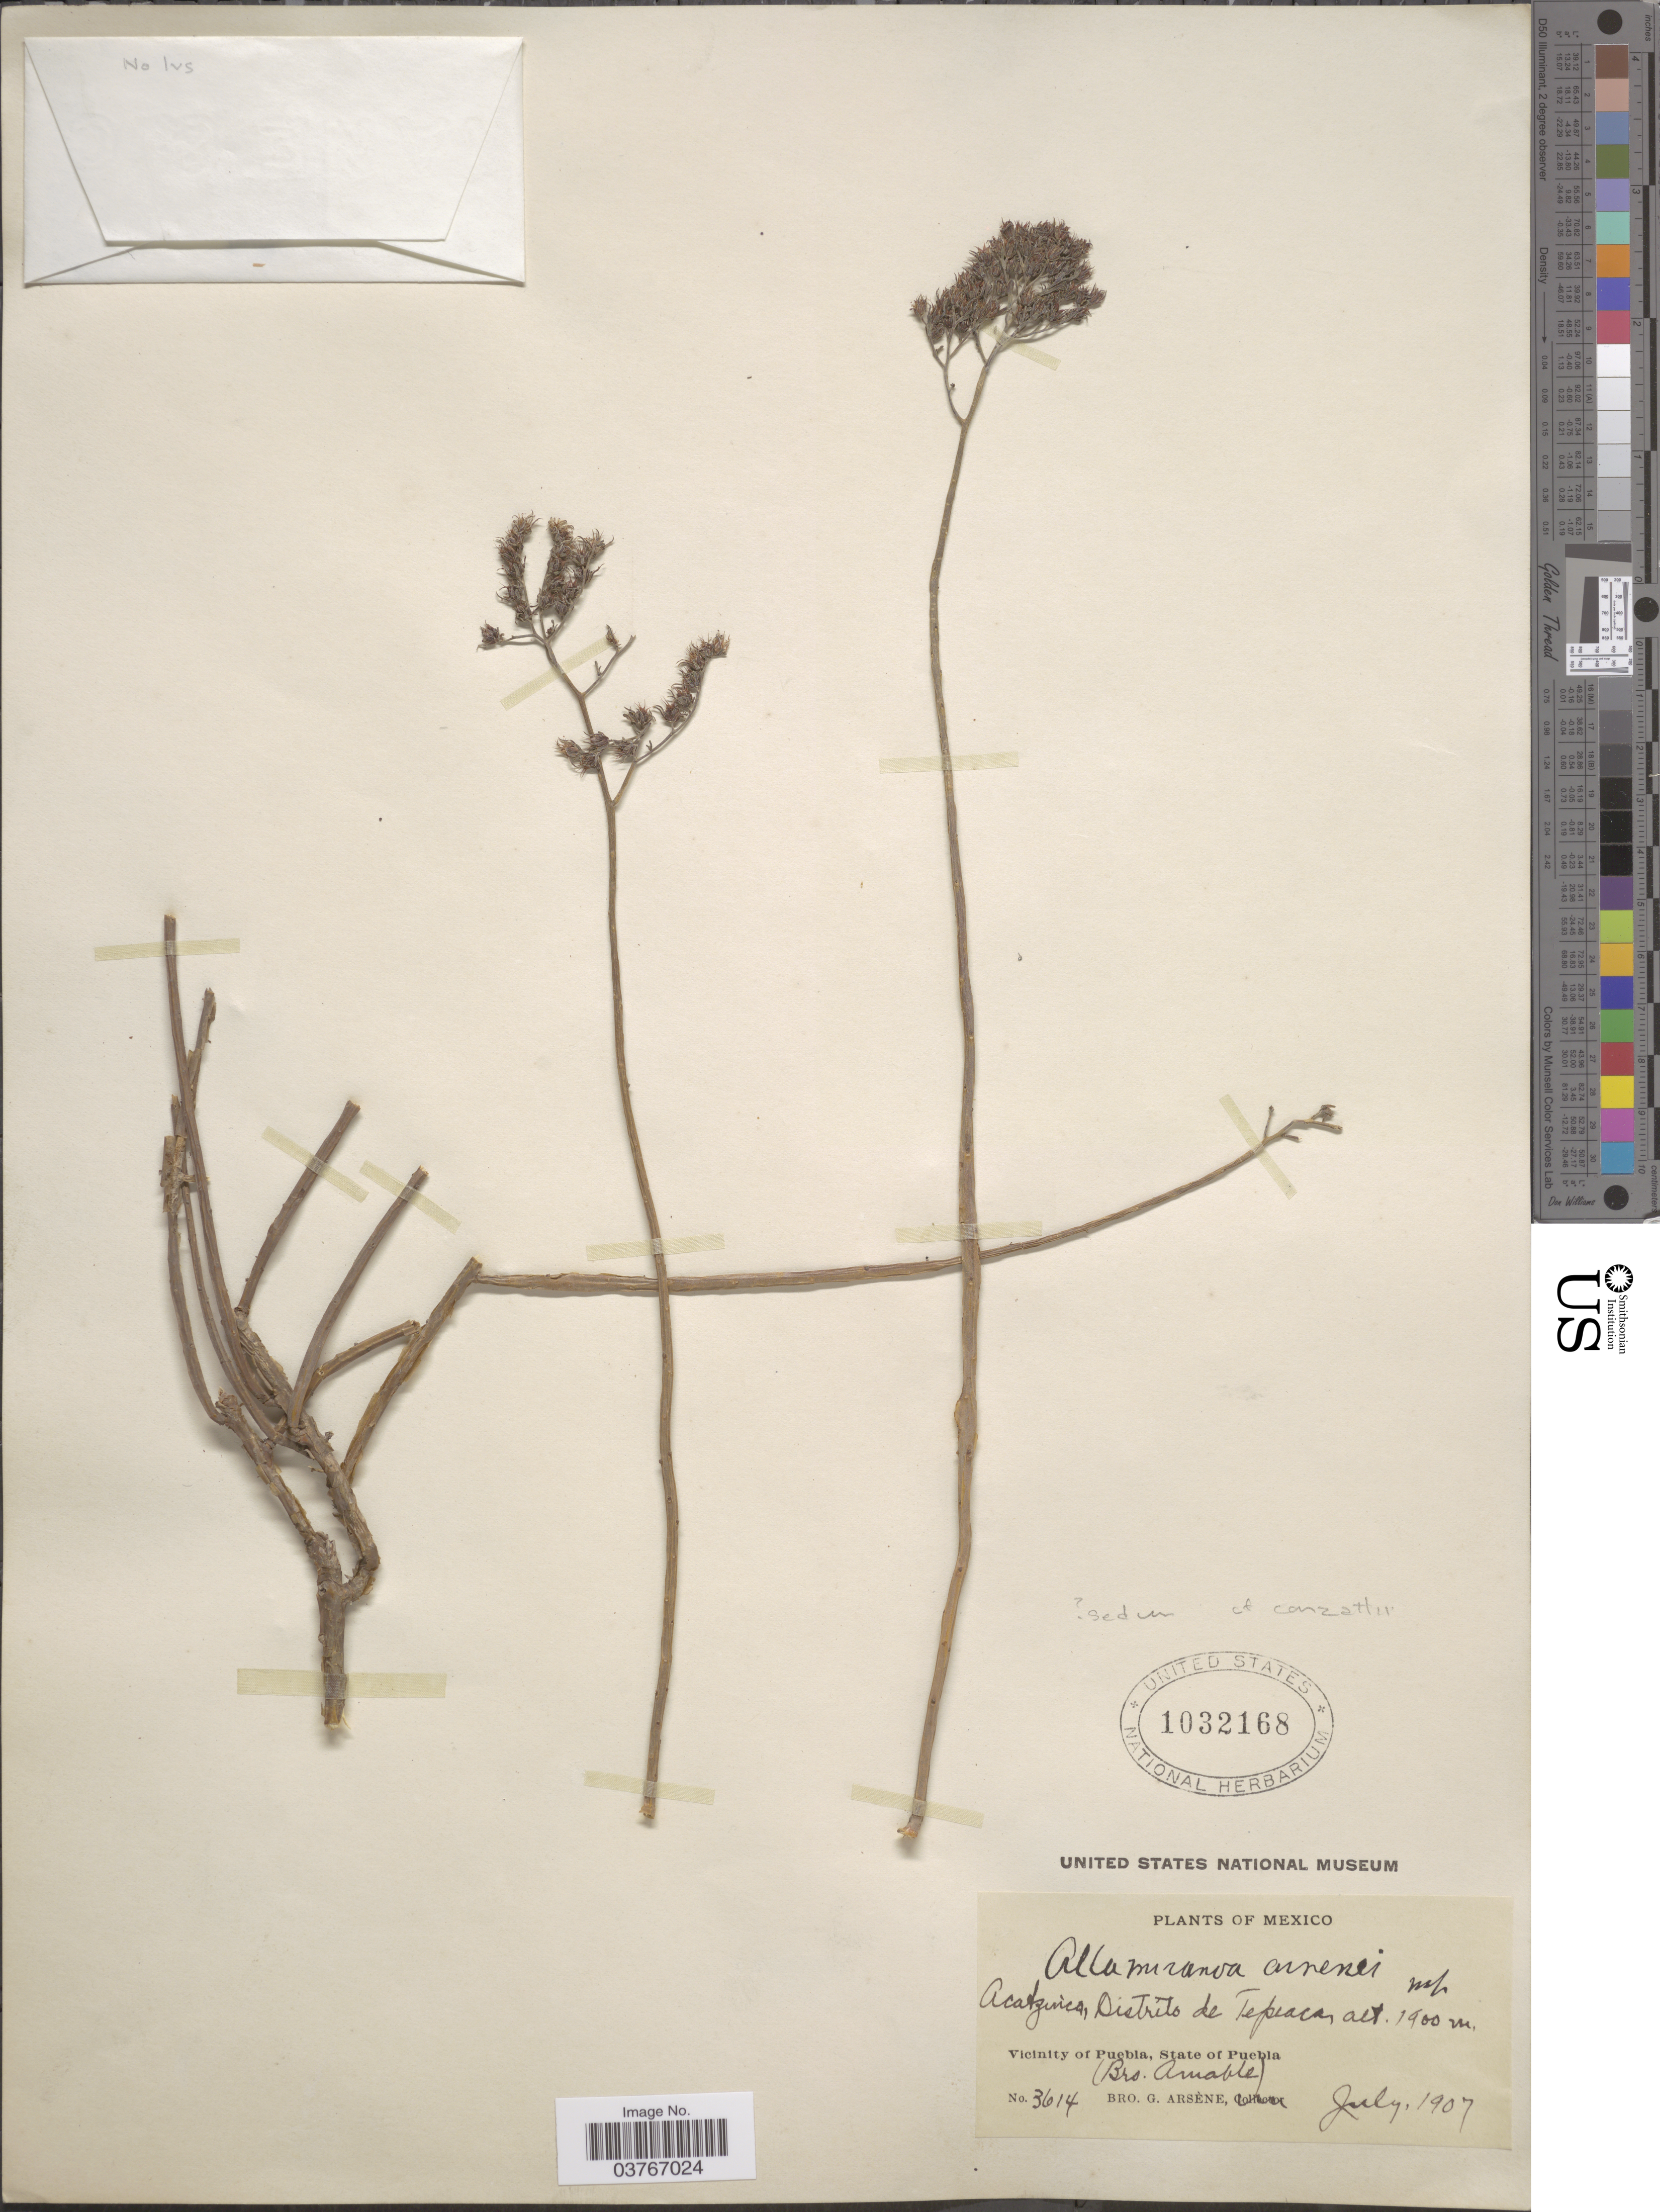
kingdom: Plantae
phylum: Tracheophyta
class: Magnoliopsida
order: Saxifragales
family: Crassulaceae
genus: Sedum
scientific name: Sedum conzattii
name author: Rose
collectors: Bro. G. Arsène & B. Amable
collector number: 3614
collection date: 1907-07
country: Mexico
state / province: Puebla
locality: Acatzinca, Distrito de Tepeaca. Vicinity of Puebla.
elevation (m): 1900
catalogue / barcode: US 1032168